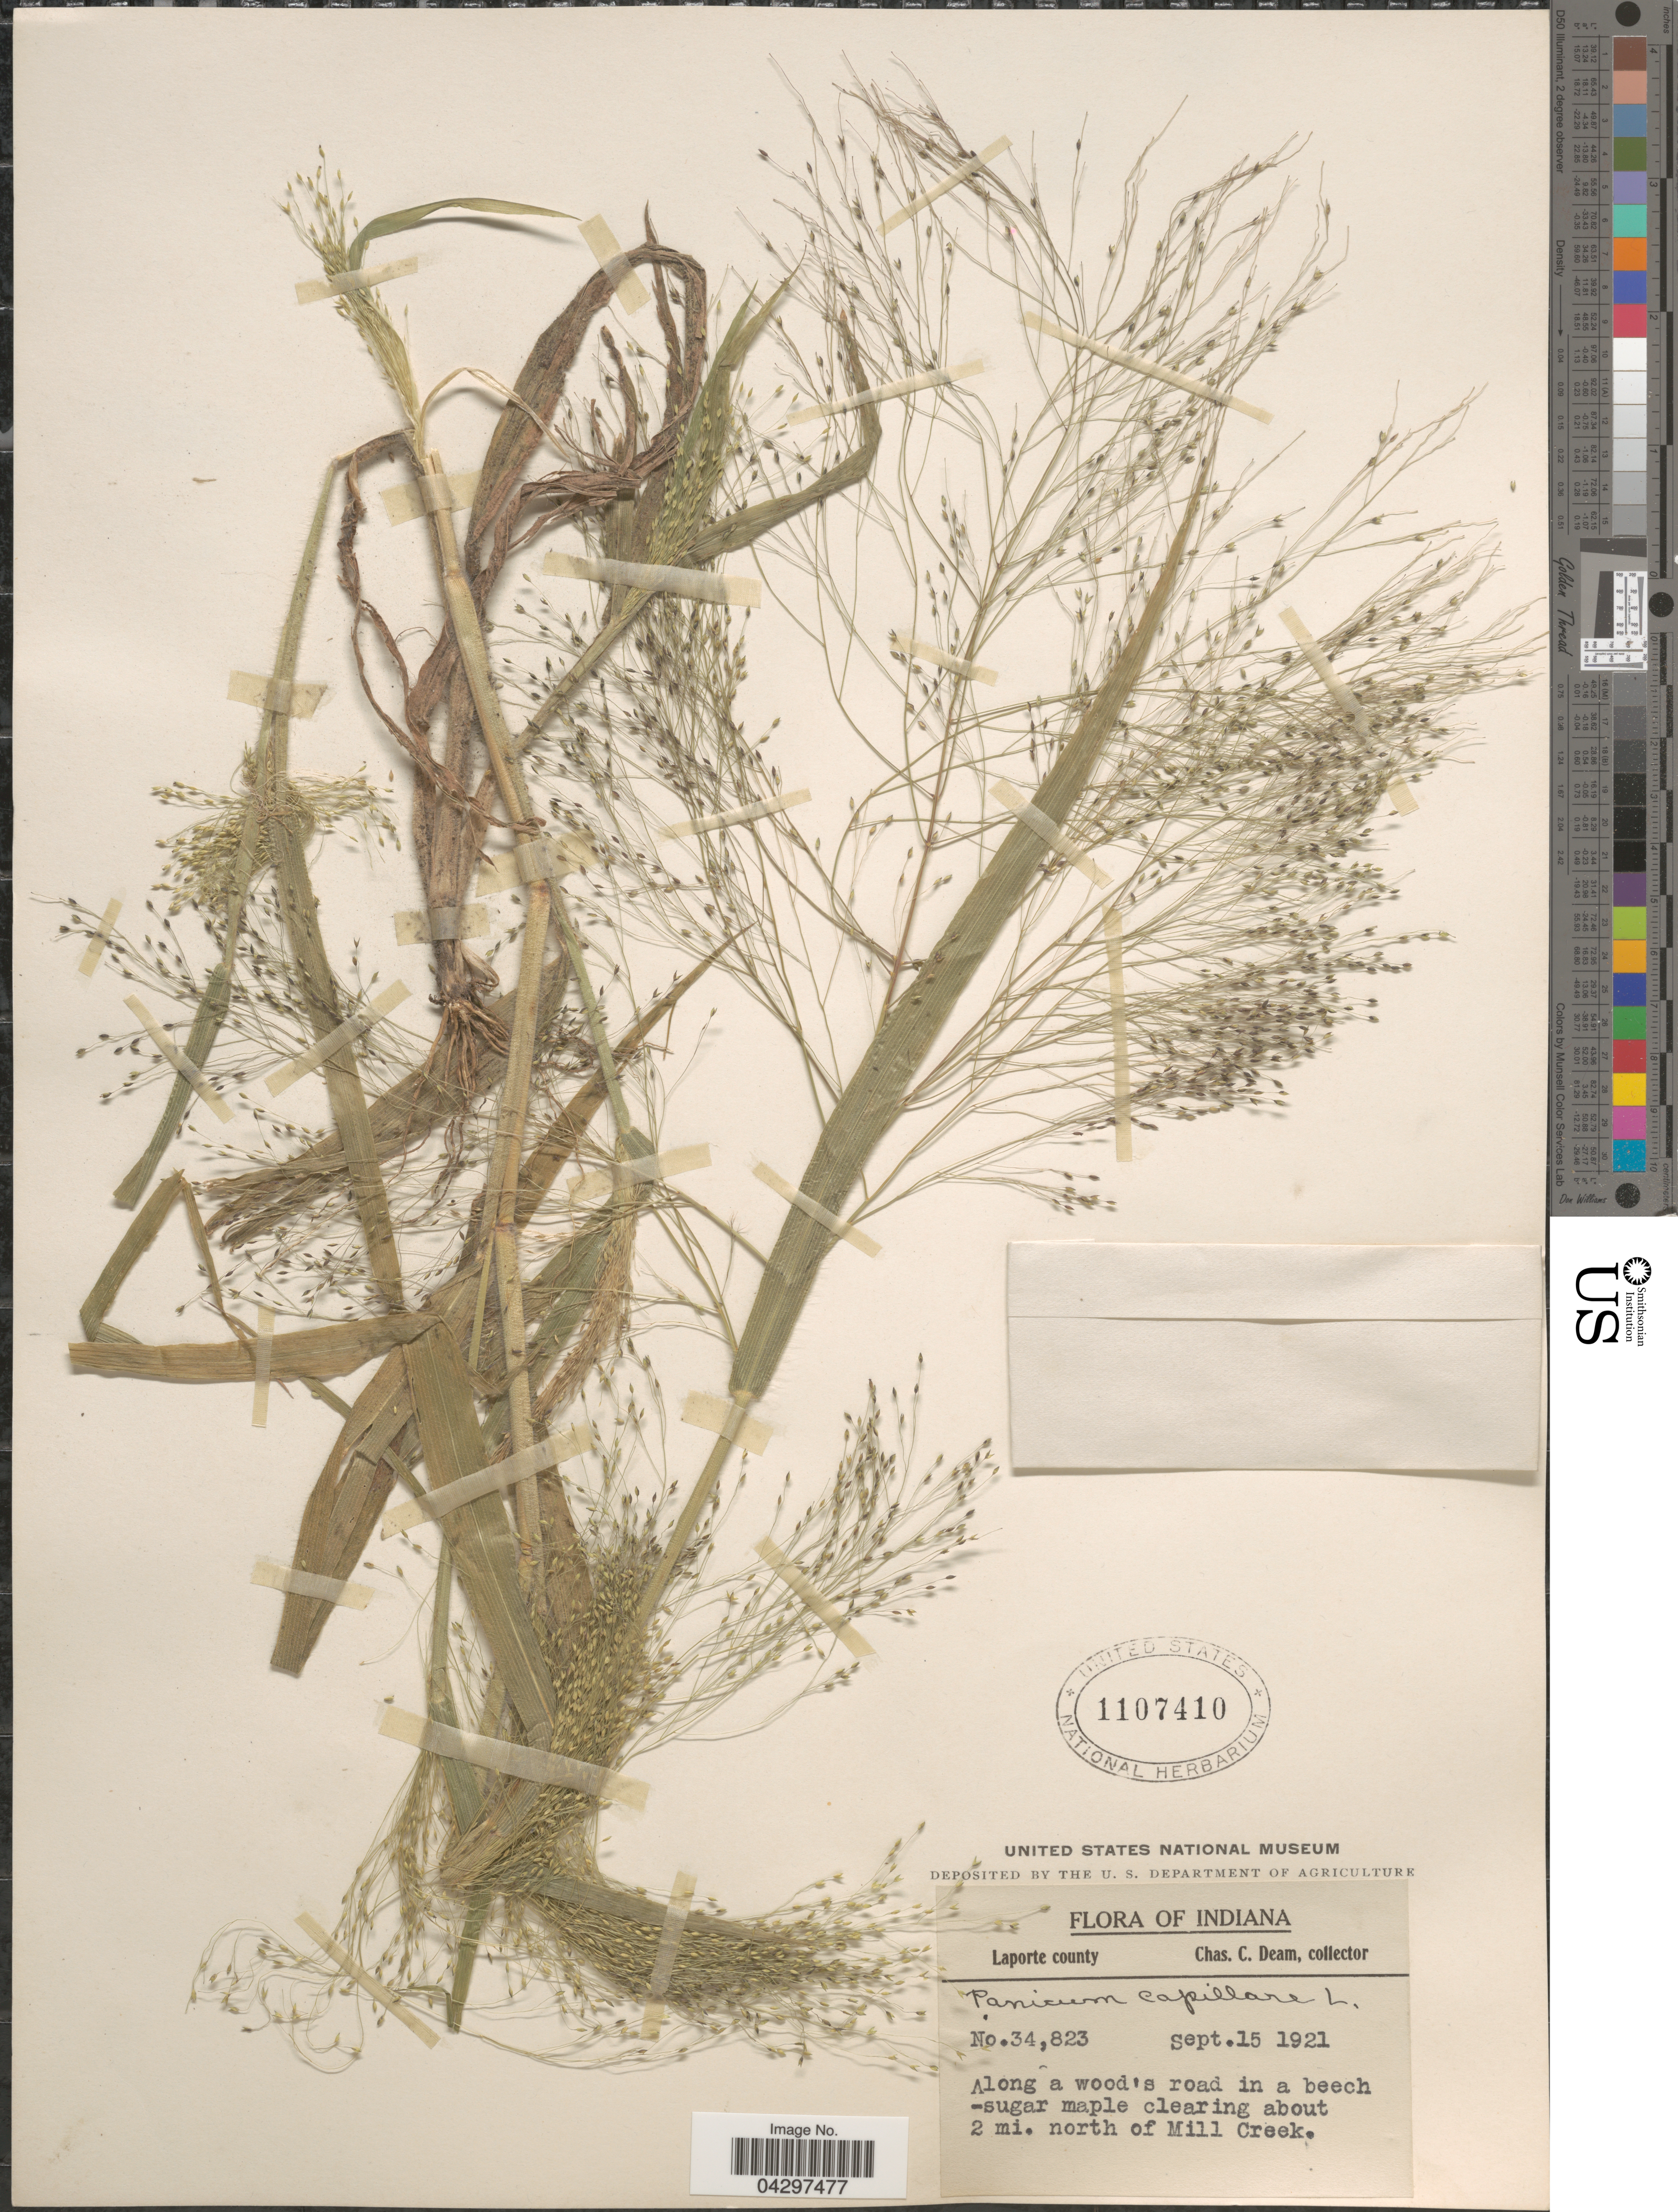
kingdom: Plantae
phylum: Tracheophyta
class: Liliopsida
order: Poales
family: Poaceae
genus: Panicum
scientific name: Panicum capillare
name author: L.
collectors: C. C. Deam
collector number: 34823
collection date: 1921-09-15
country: United States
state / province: Indiana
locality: Laporte county. Sugar maple clearing about 2 mi. north of Mill Creek.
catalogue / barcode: US 1107410